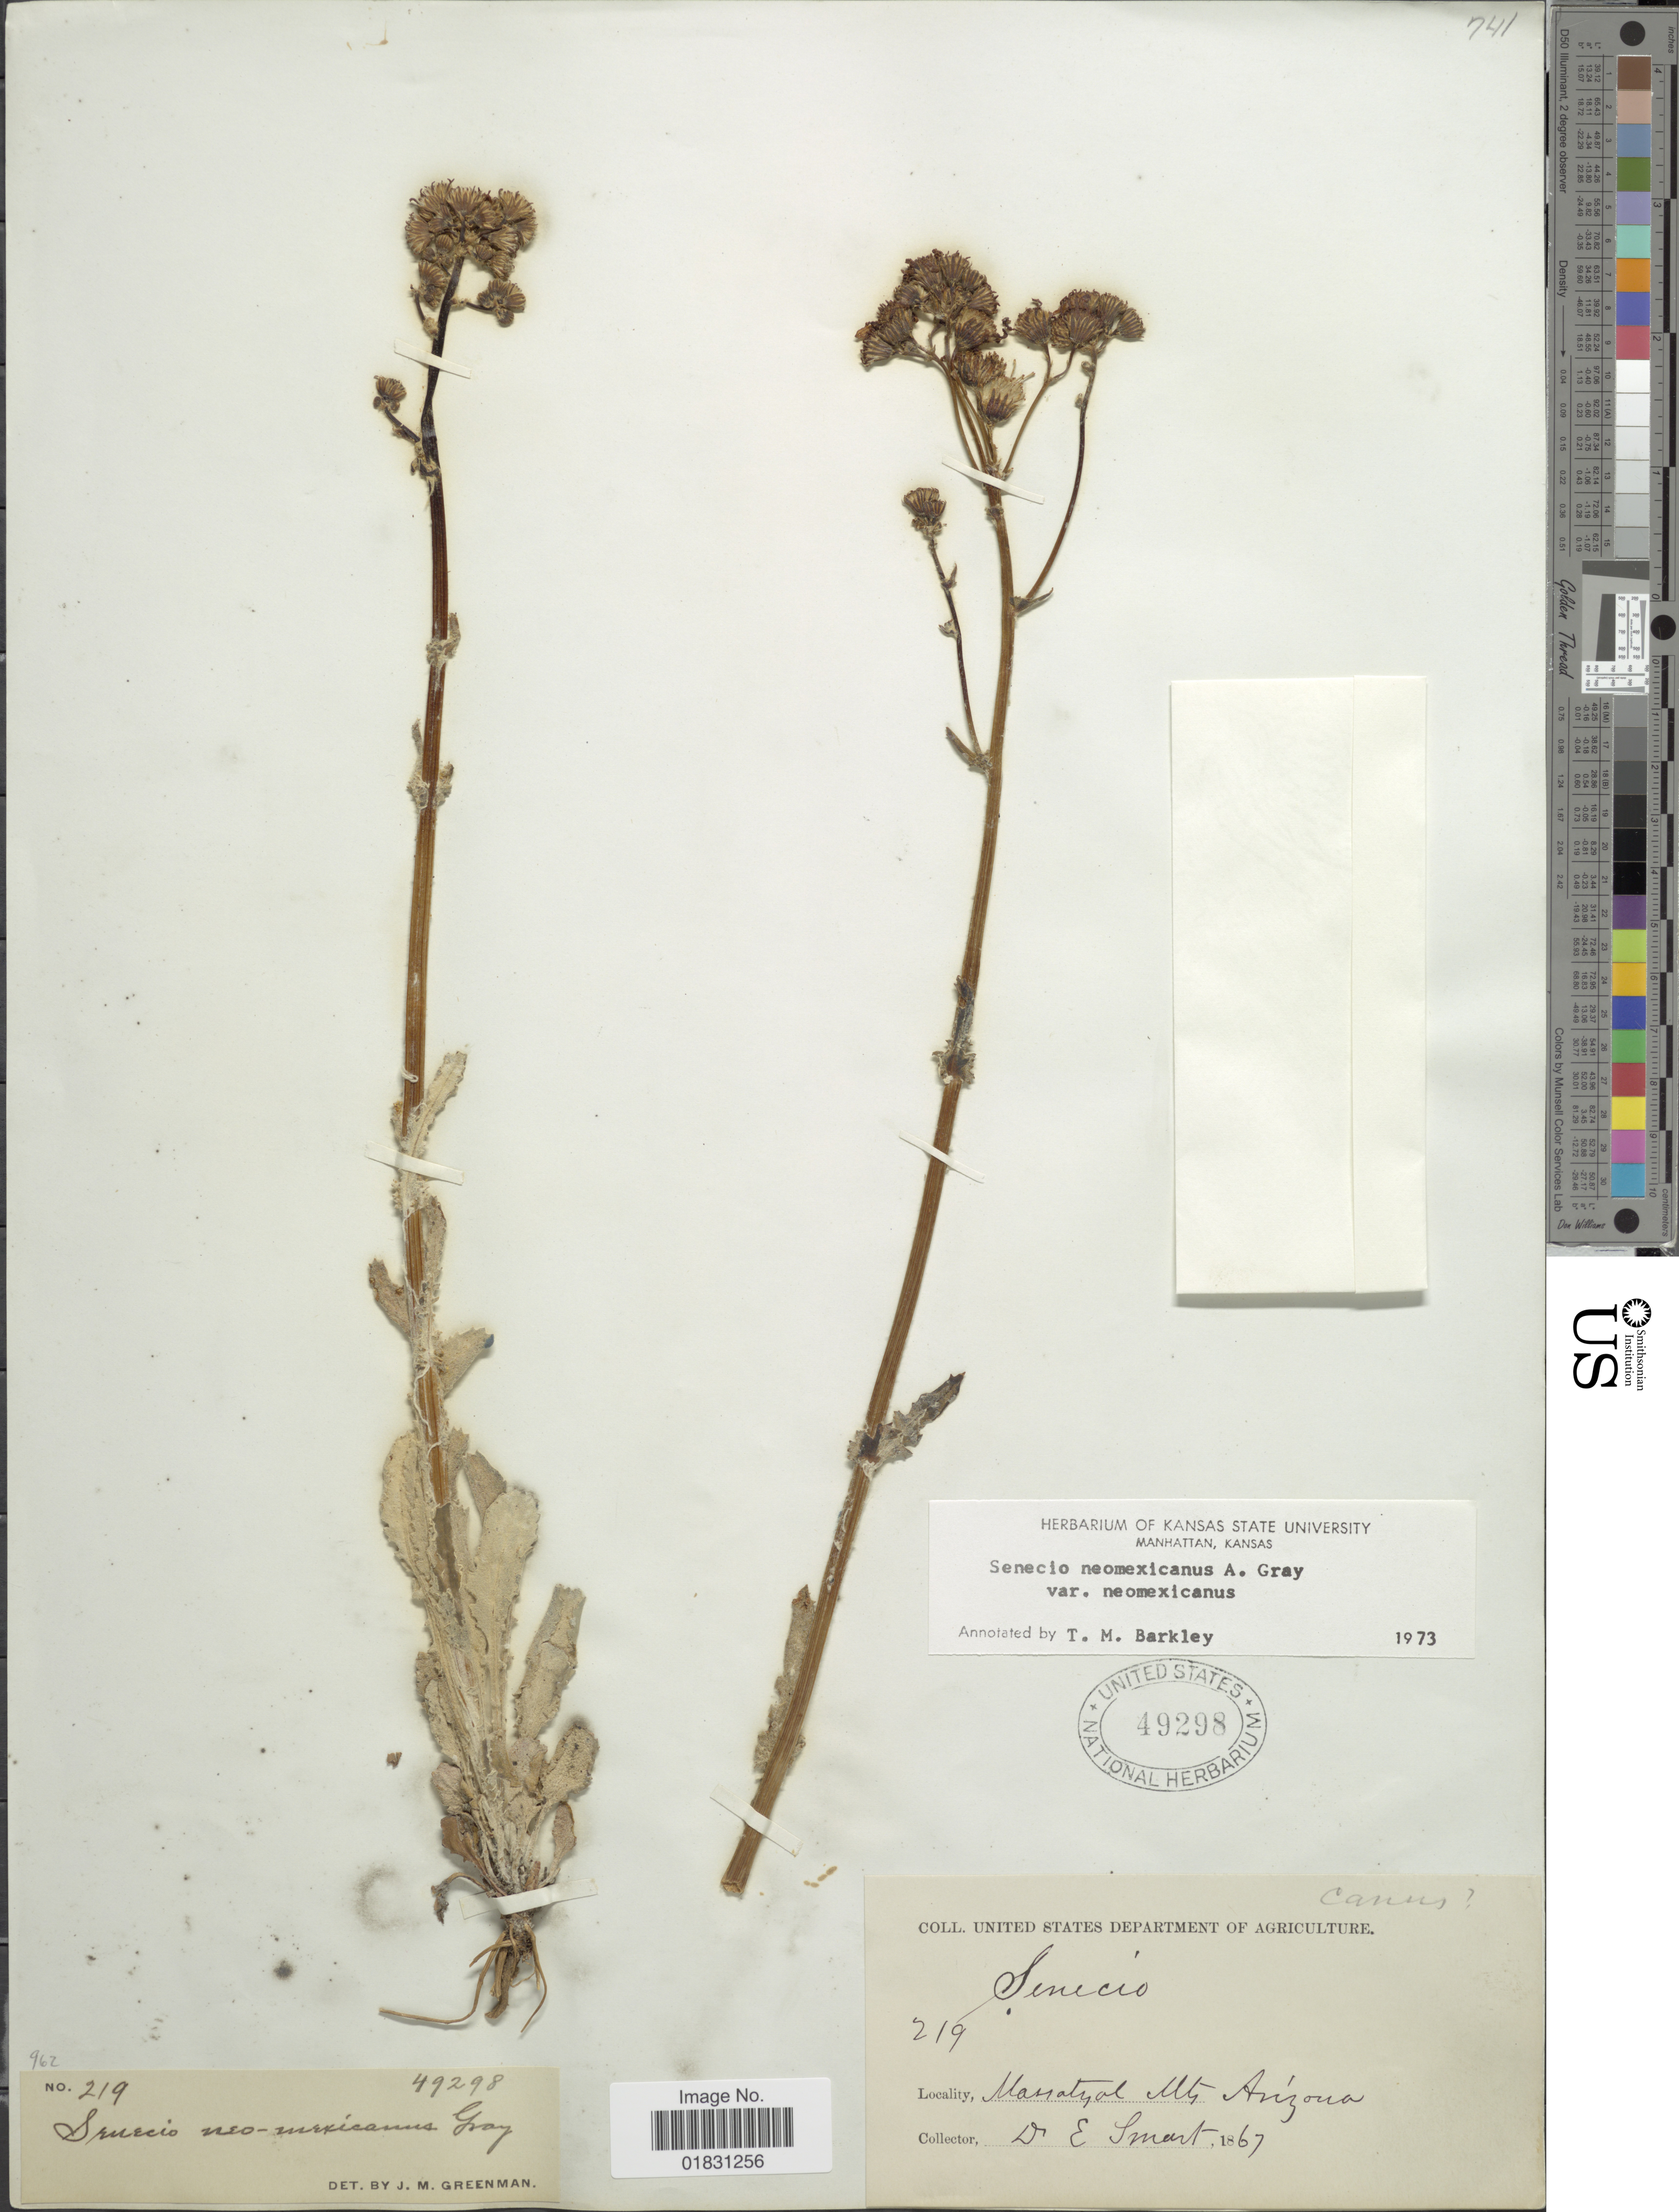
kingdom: Plantae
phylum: Tracheophyta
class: Magnoliopsida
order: Asterales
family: Asteraceae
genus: Packera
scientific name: Packera neomexicana var. neomexicana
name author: (A. Gray) W.A. Weber & Á. Löve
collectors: E. Smart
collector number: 219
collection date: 1867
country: United States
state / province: Arizona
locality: Massatyal Mts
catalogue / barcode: US 49298